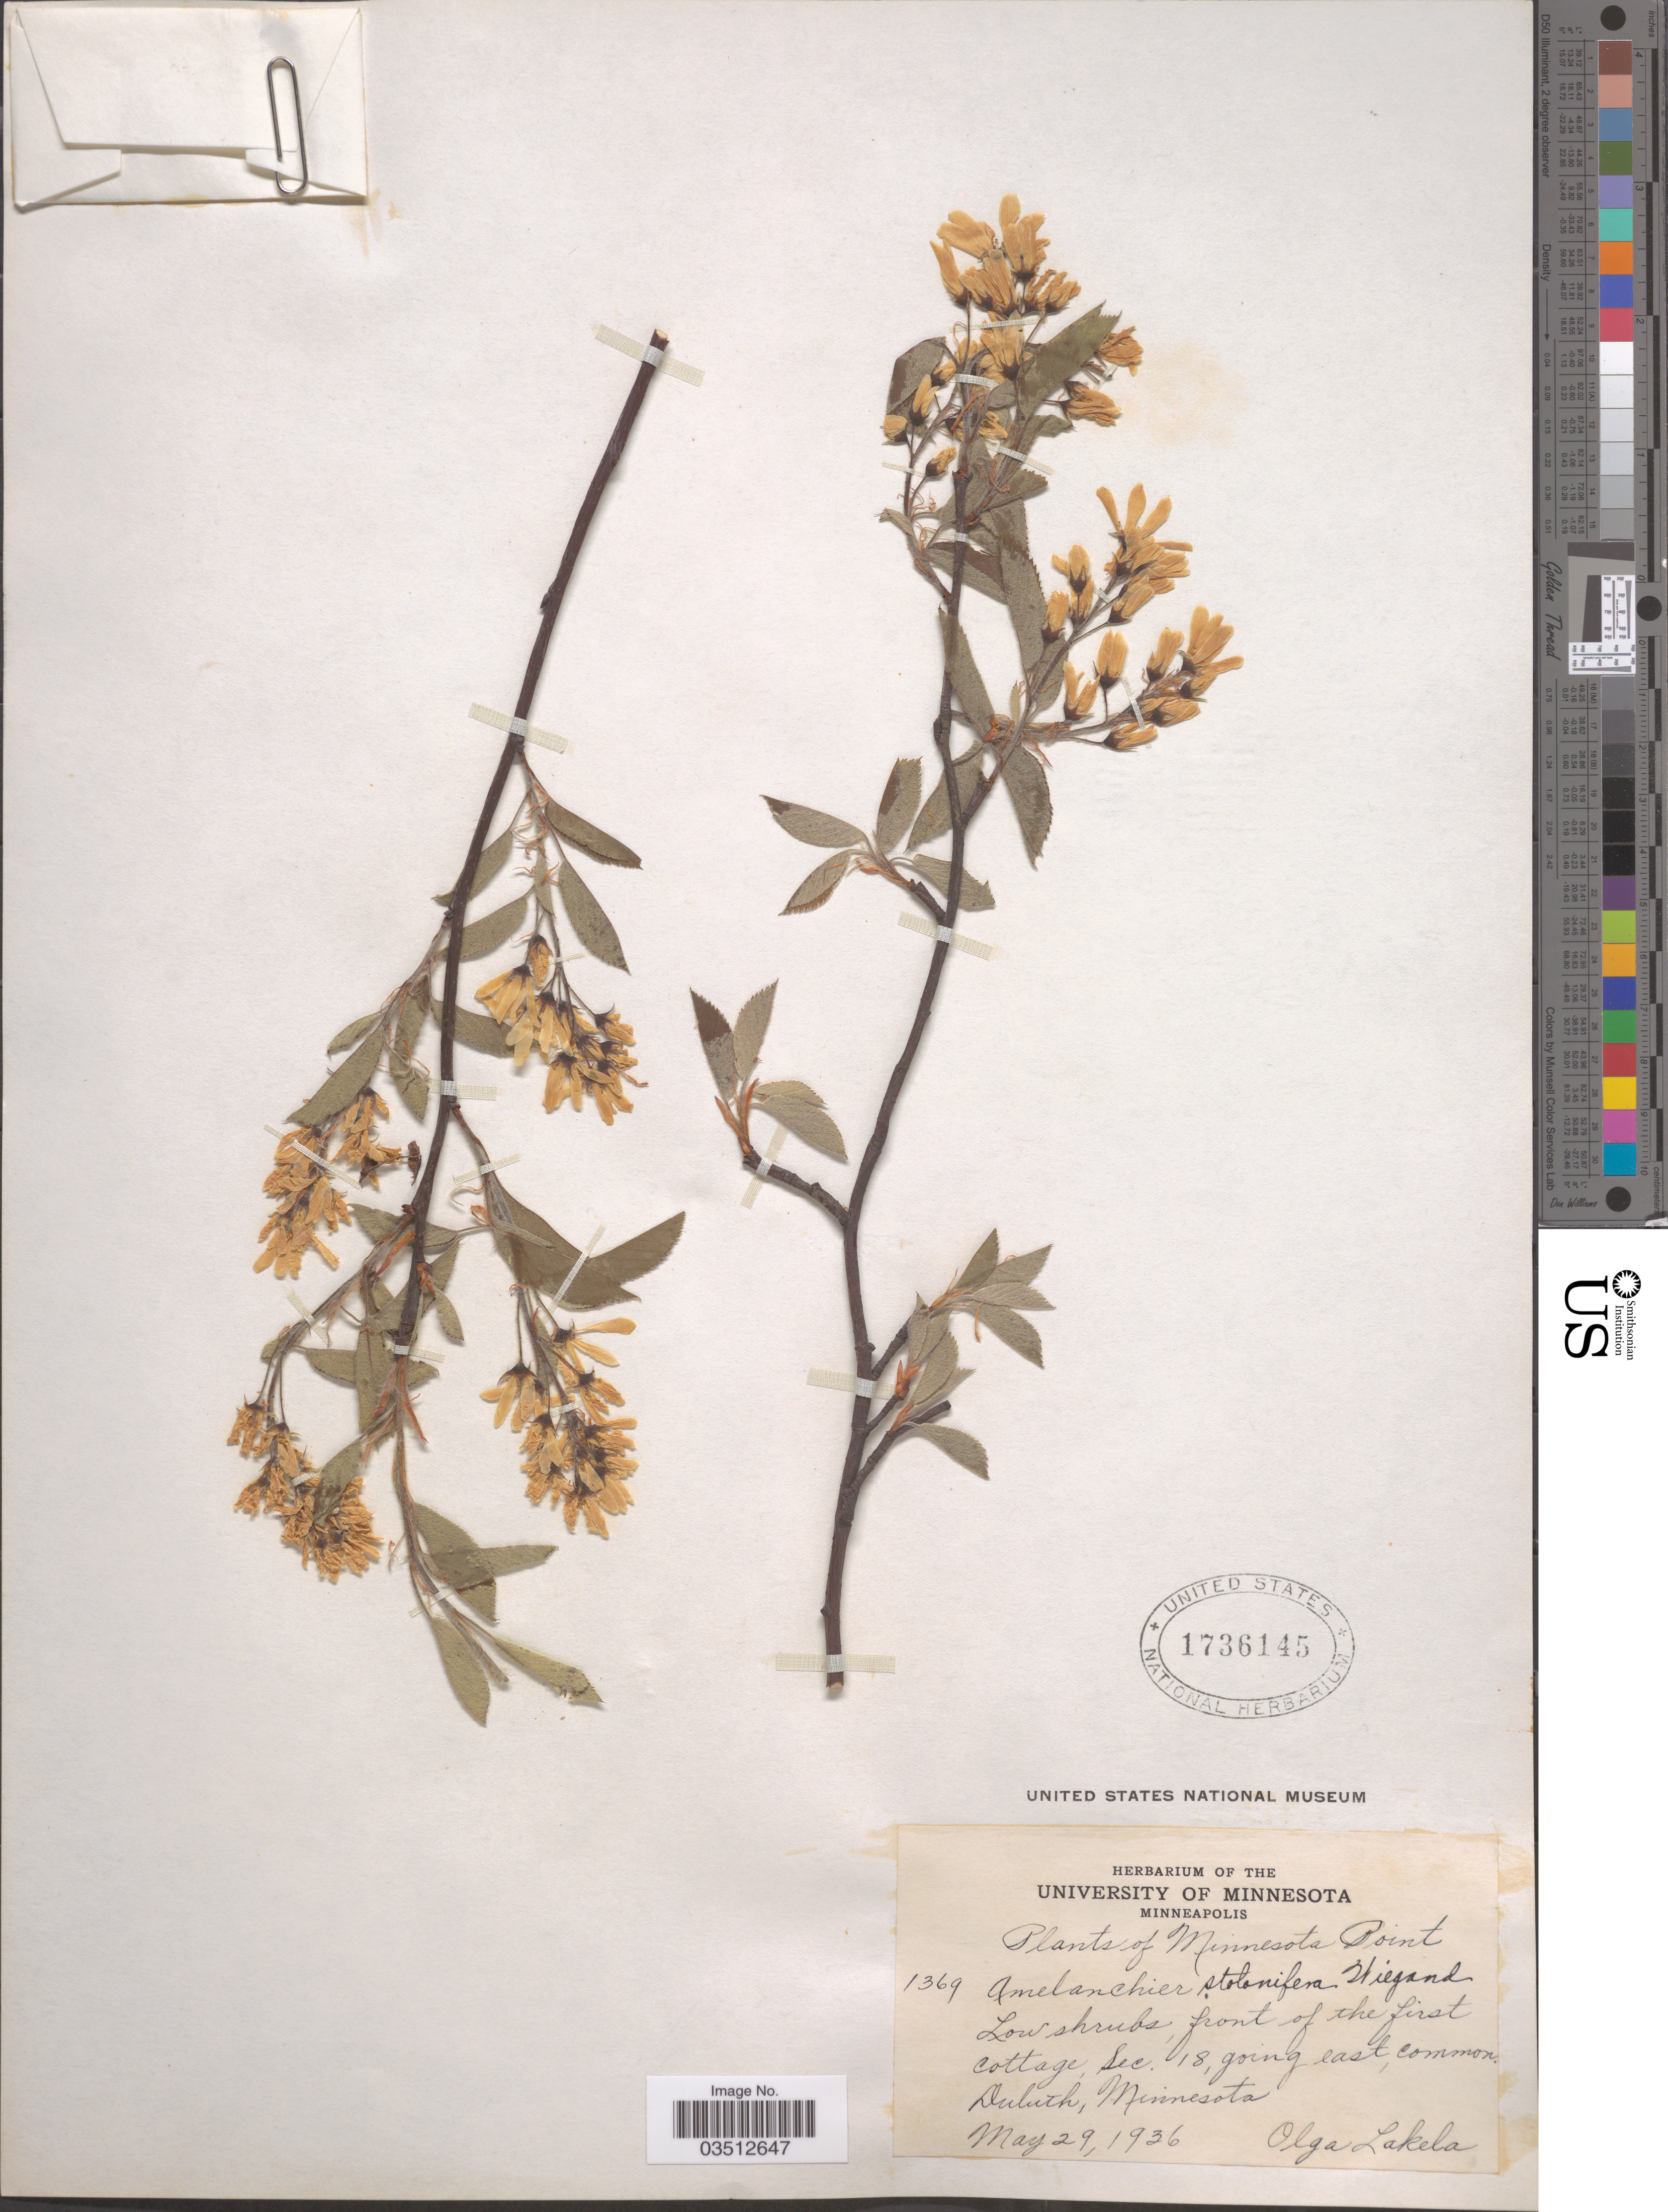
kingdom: Plantae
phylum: Tracheophyta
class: Magnoliopsida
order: Rosales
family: Rosaceae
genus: Amelanchier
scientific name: Amelanchier stolonifera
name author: Wiegand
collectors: O. K. Lakela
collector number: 1369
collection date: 1936-05-29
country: United States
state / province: Minnesota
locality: Minnesota Point. Sec. 18, going east, Duluth.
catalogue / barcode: US 1736145